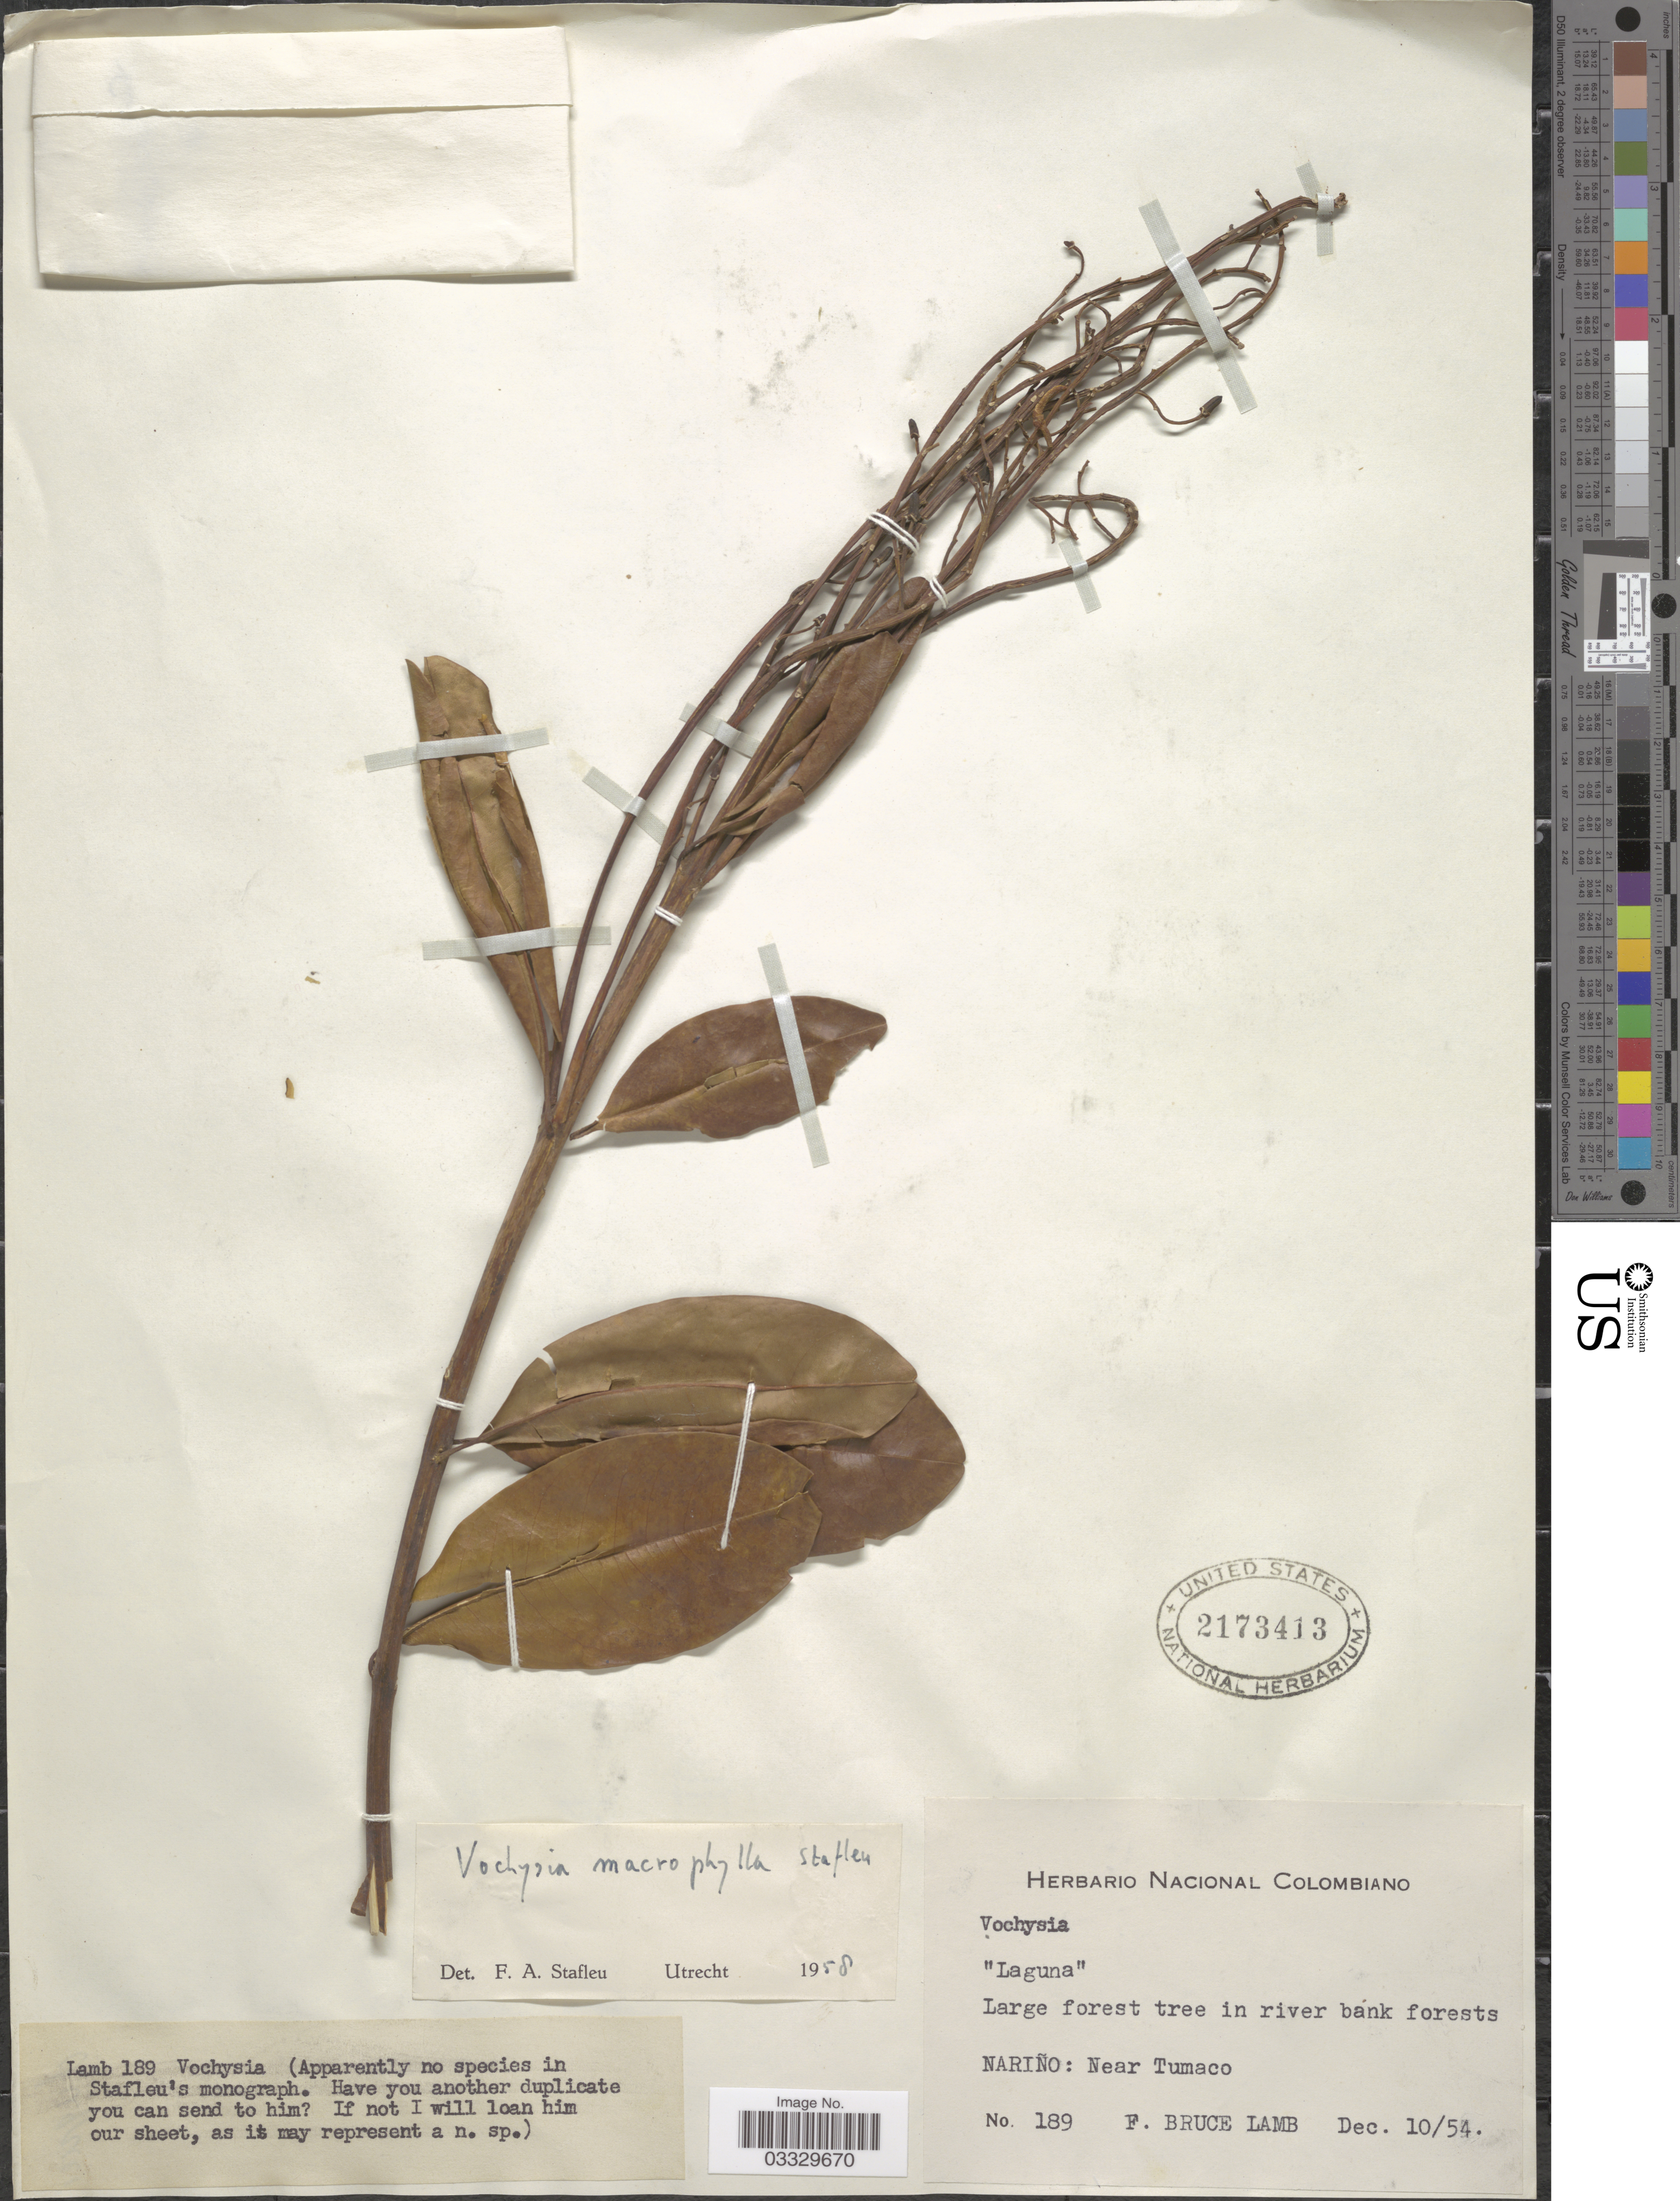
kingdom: Plantae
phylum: Tracheophyta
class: Magnoliopsida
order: Myrtales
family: Vochysiaceae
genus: Vochysia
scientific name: Vochysia macrophylla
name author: Stafleu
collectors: F. B. Lamb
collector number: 189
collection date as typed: Transcribed d/m/y: 10/12/54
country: Colombia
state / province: Nariño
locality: Near Tumaco.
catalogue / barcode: US 2173413